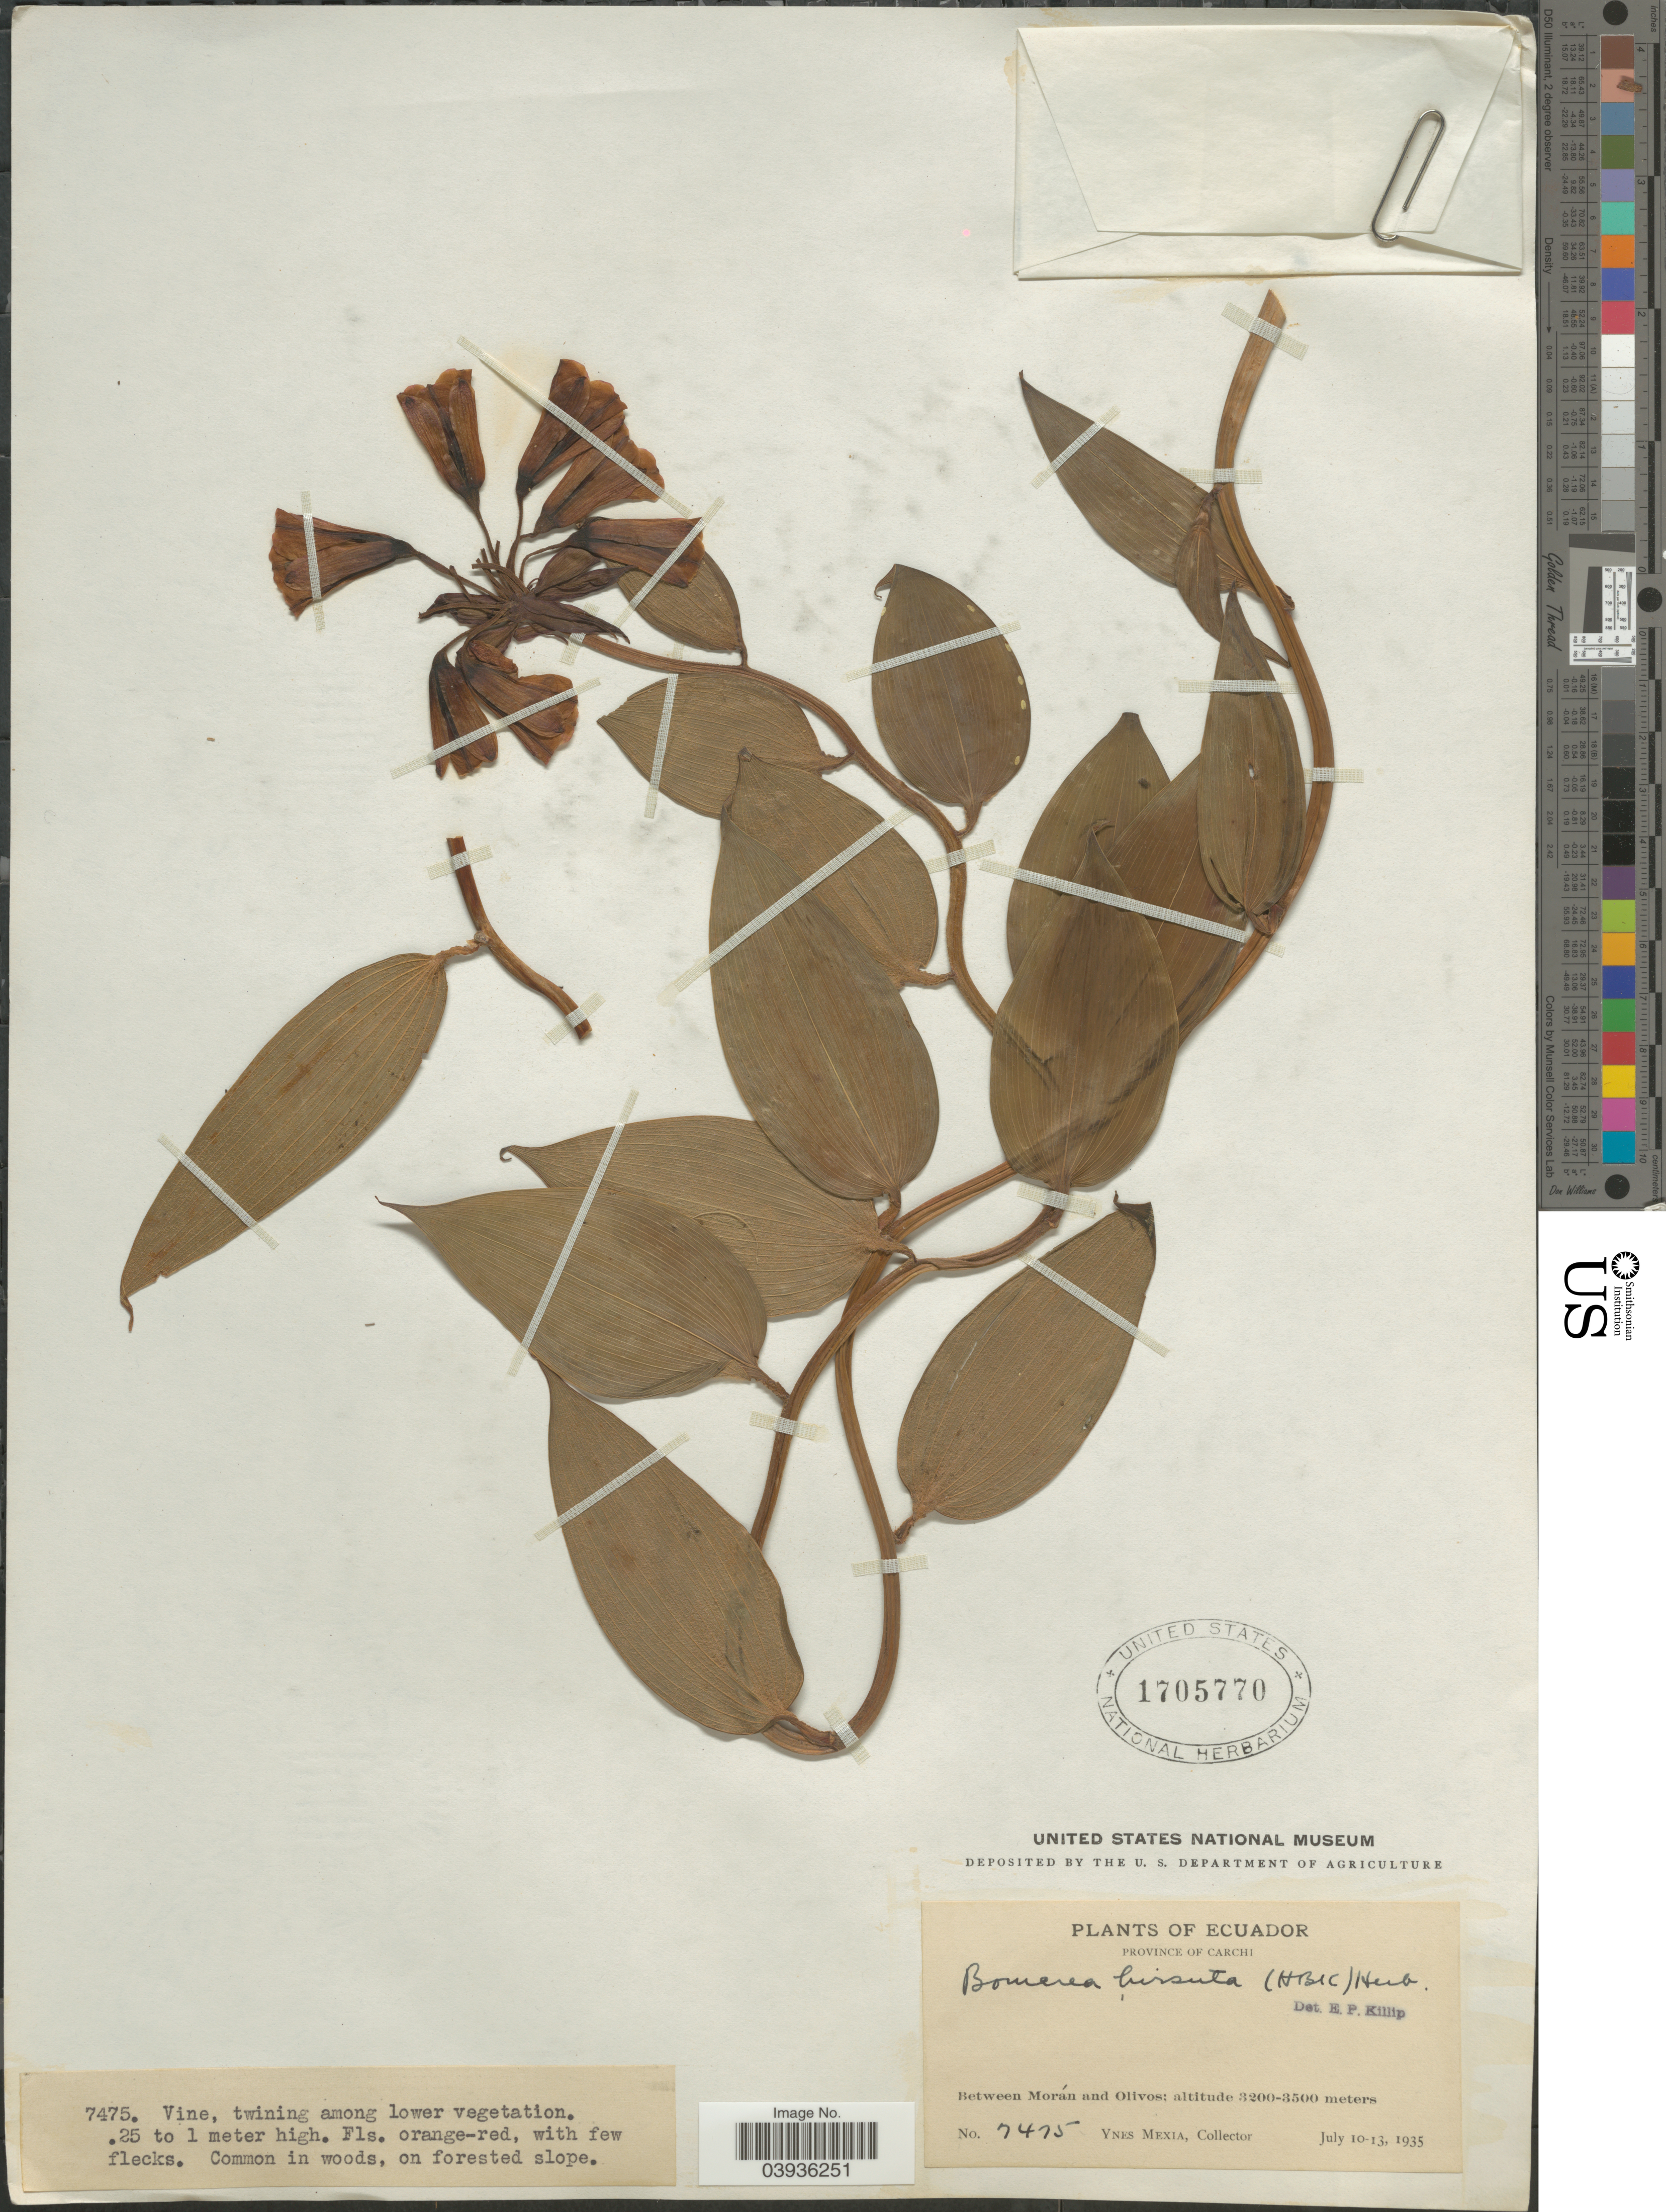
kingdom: Plantae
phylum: Tracheophyta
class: Liliopsida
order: Liliales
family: Alstroemeriaceae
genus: Bomarea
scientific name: Bomarea hirsuta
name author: (Kunth) Herb.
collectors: Y. Mexia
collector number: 7475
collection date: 1935-07-10/1935-07-13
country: Ecuador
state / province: Carchi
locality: Between Morán and Olivos.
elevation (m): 3200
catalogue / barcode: US 1705770